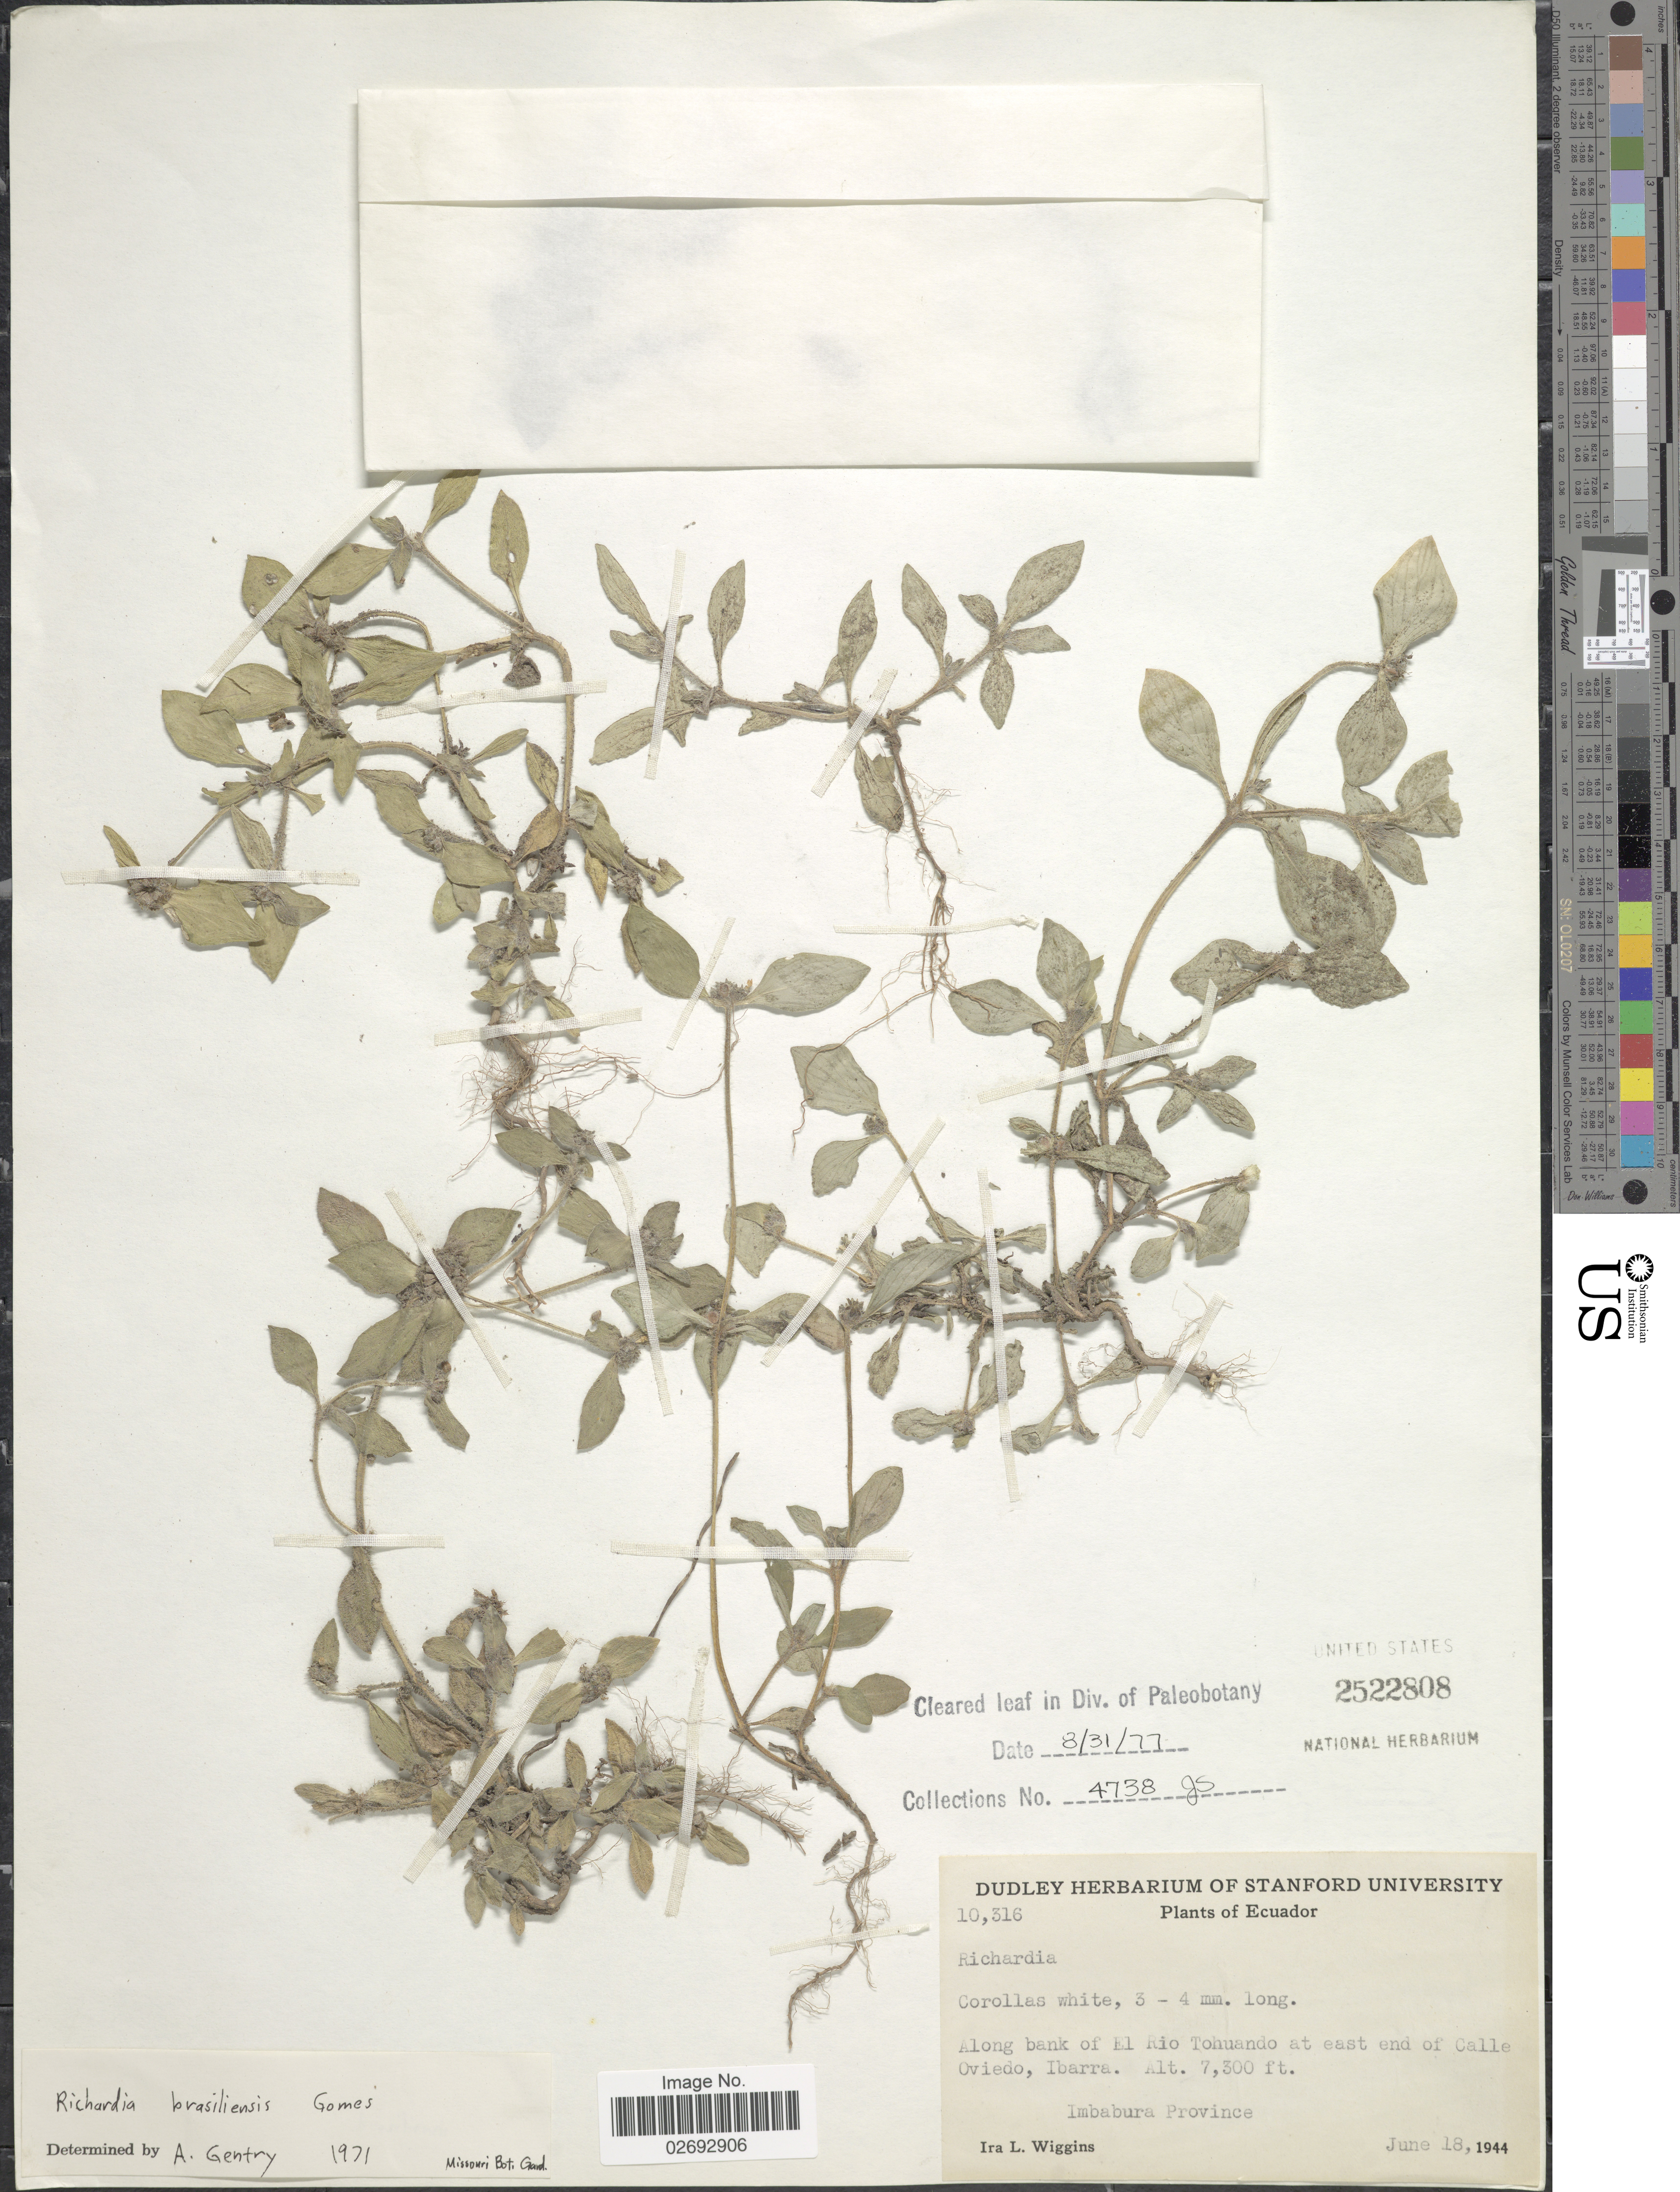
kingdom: Plantae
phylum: Tracheophyta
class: Magnoliopsida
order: Gentianales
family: Rubiaceae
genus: Richardia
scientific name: Richardia brasiliensis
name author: Gomes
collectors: I. L. Wiggins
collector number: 10316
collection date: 1944-06-18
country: Ecuador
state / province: Imbabura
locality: Along bank of El Rio Tohuando at east end of Calle Oviedo, Ibarra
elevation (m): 2225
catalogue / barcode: US 2522808